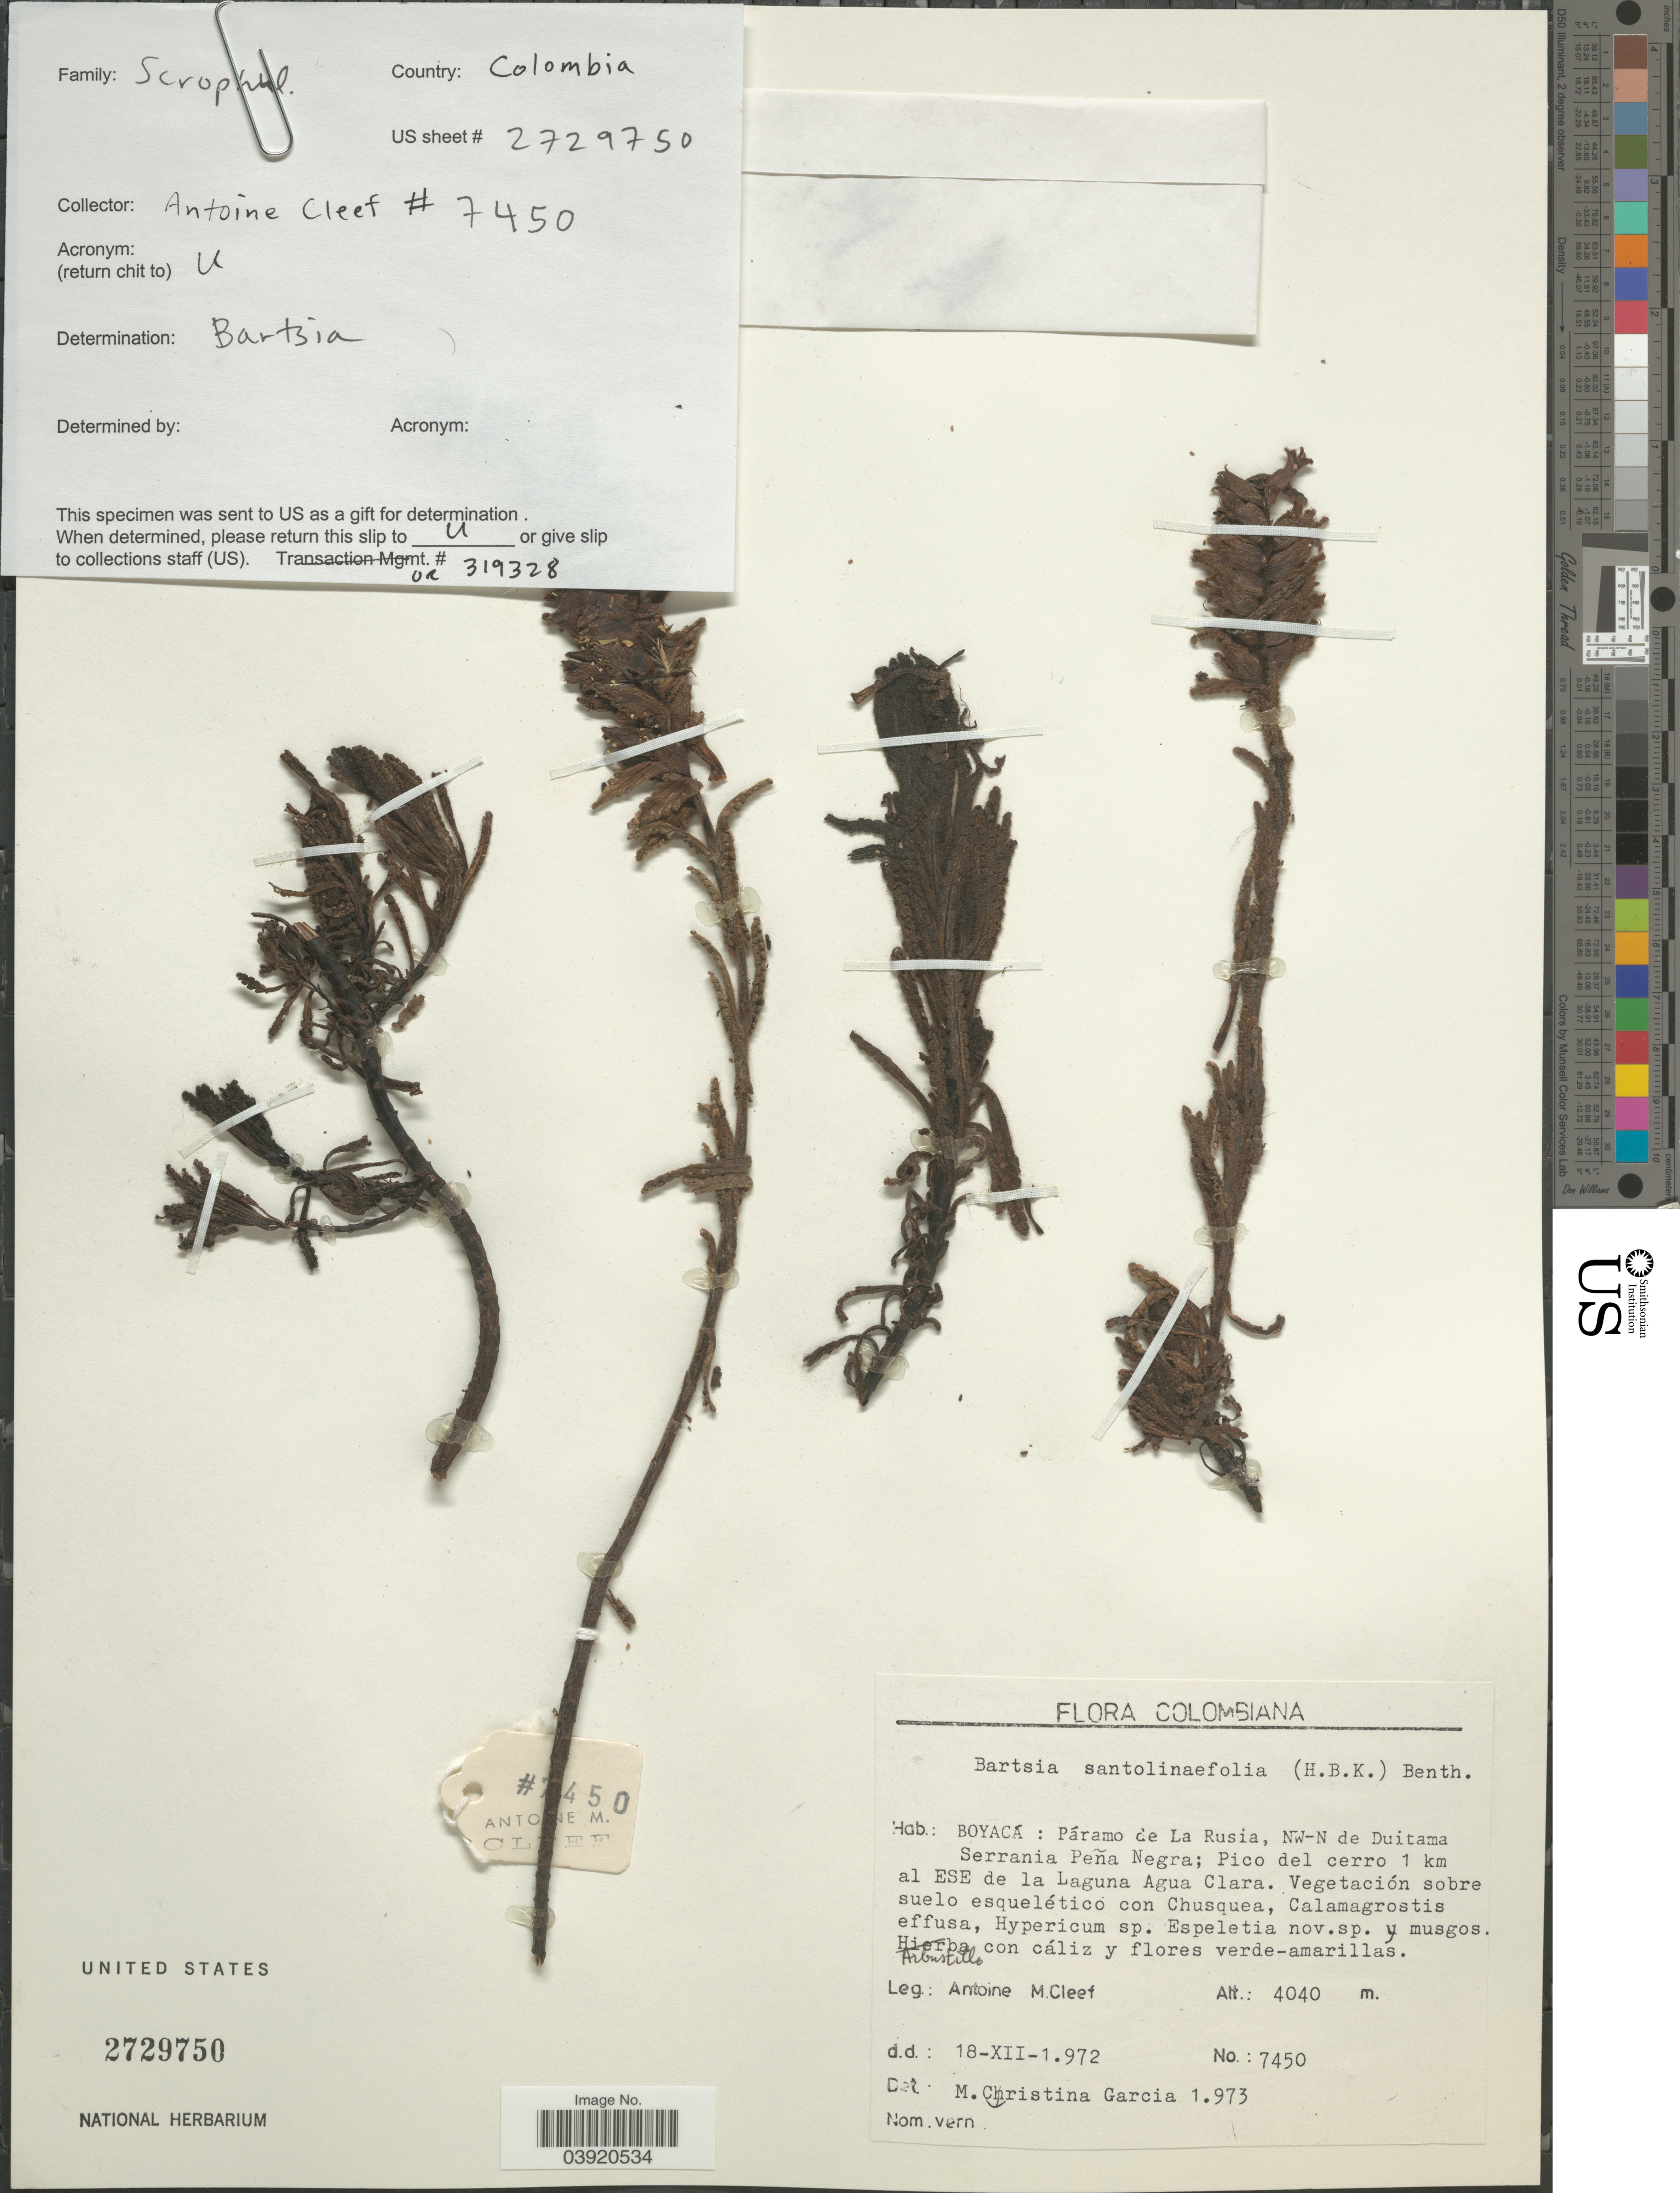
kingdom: Plantae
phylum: Tracheophyta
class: Magnoliopsida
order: Lamiales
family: Orobanchaceae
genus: Bartsia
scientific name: Bartsia santolinifolia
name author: (Kunth) Benth.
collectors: A. M. Cleef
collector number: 7450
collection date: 1972-12-18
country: Colombia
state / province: Boyacá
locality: Páramo de La Rusia, NW-N de Duitama Serrania Peña Negra; Pico del cerro 1 km al ESE de la Laguna Agua Clara.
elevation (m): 4040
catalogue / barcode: US 2729750